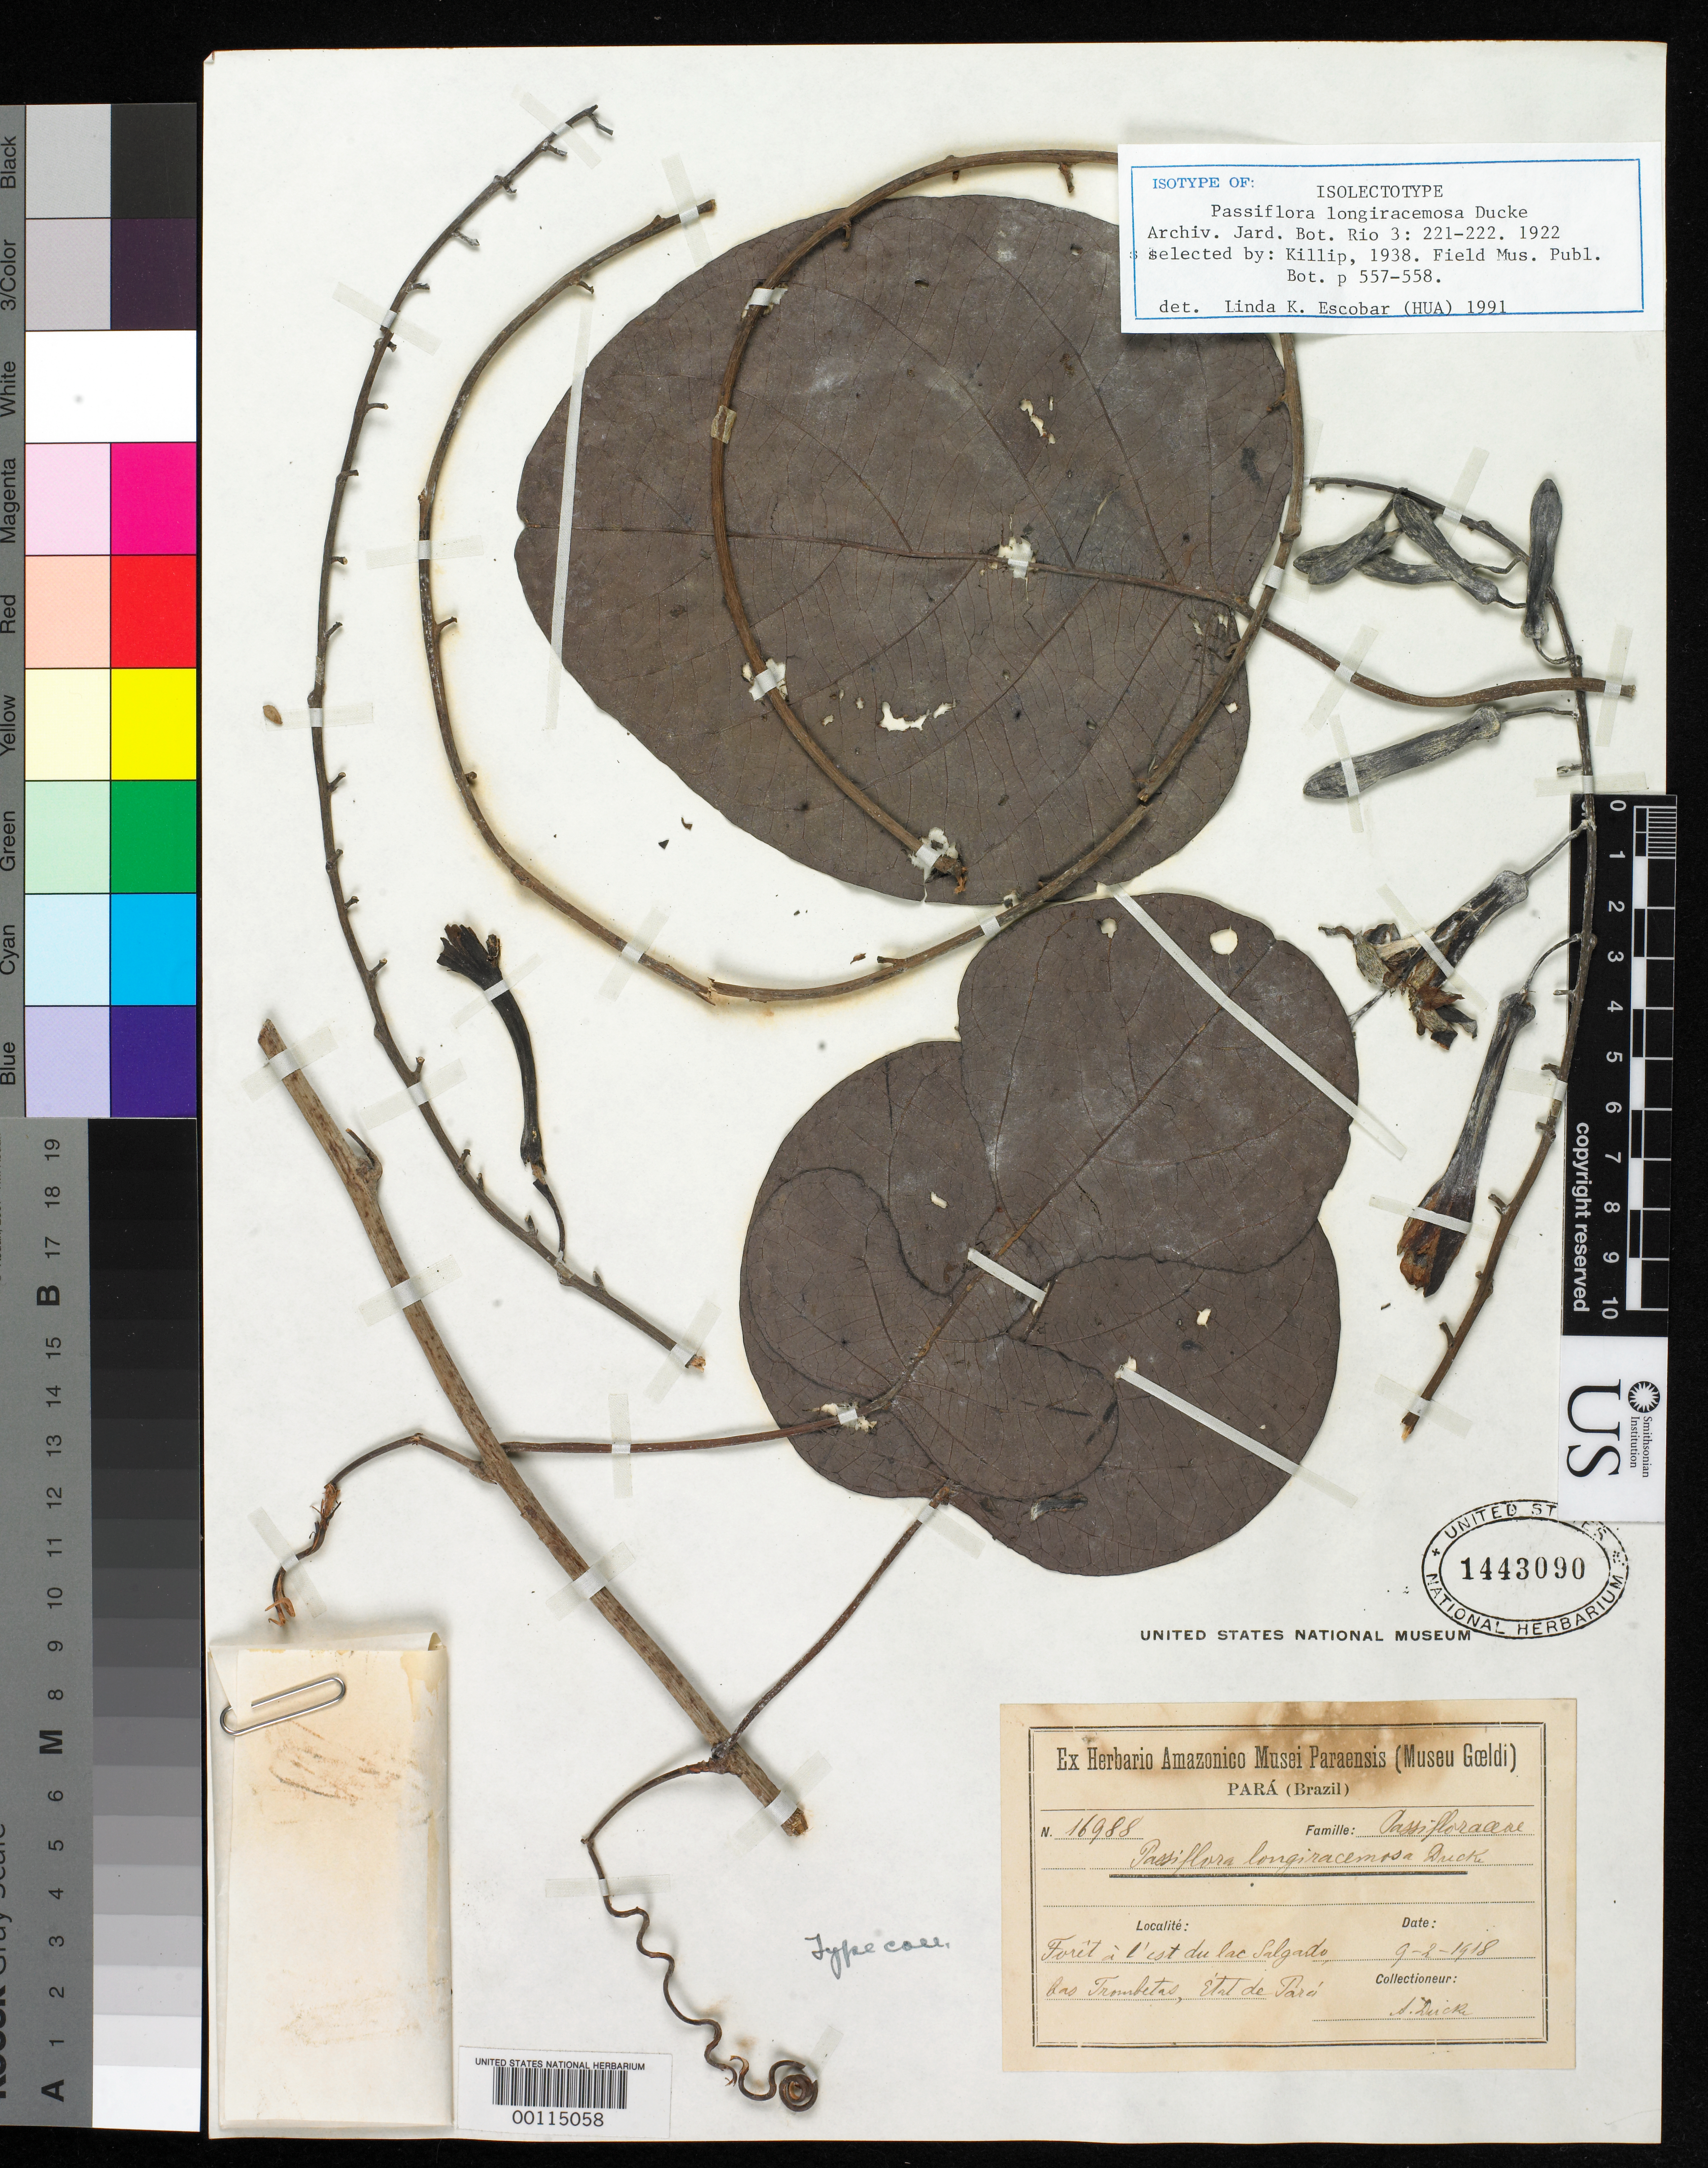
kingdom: Plantae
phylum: Tracheophyta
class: Magnoliopsida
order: Malpighiales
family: Passifloraceae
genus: Passiflora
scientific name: Passiflora longiracemosa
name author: Ducke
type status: Isolectotype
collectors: A. Ducke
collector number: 16988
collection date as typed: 1918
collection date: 1918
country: Brazil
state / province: Pará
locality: Las Trombetas.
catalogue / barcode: US 1443090